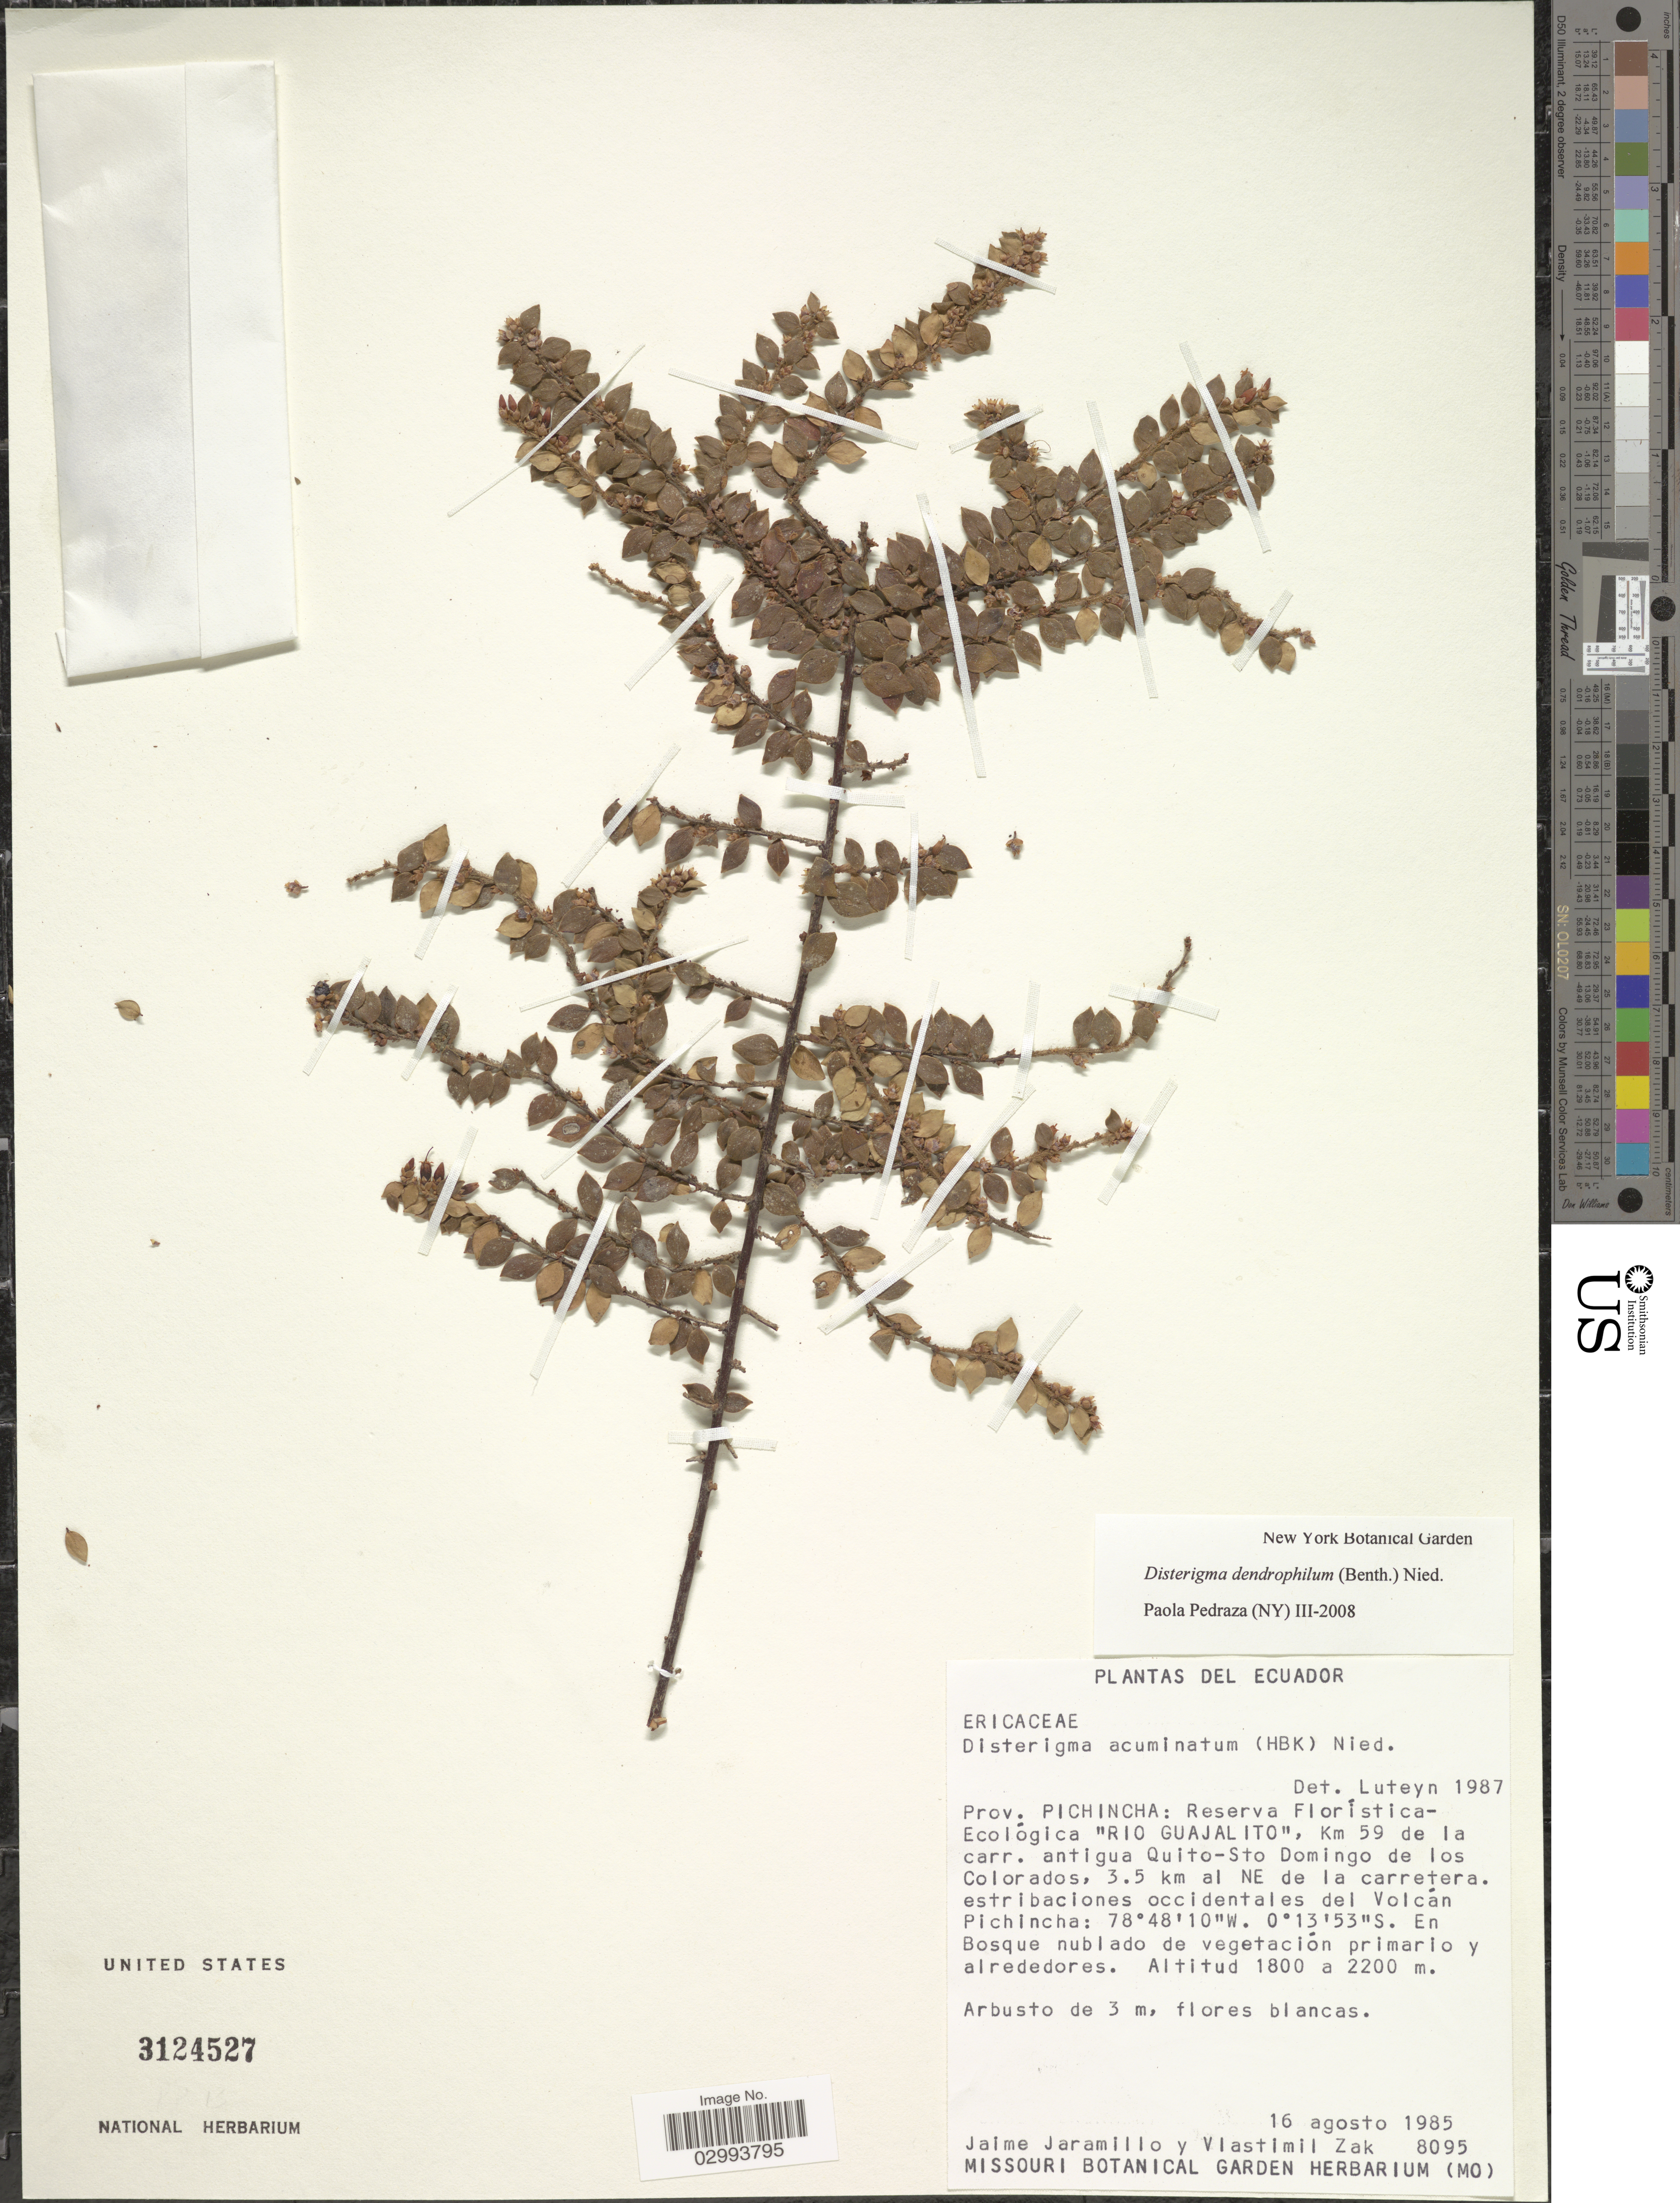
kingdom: Plantae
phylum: Tracheophyta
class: Magnoliopsida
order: Ericales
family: Ericaceae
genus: Disterigma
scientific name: Disterigma dendrophilum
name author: (Benth.) Nied.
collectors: J. Jaramillo & V. Zak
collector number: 8095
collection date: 1985-08-16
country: Ecuador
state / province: Pichincha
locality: Reserva Florística-Ecológica "Rio Guajalito", Km 59 de la carr. antigua Quito-Sto Domingo de los Colorados, 3.5 km al NE de la carretera, estribaciones occidentales del Volcán Pichincha.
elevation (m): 1800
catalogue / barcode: US 3124527